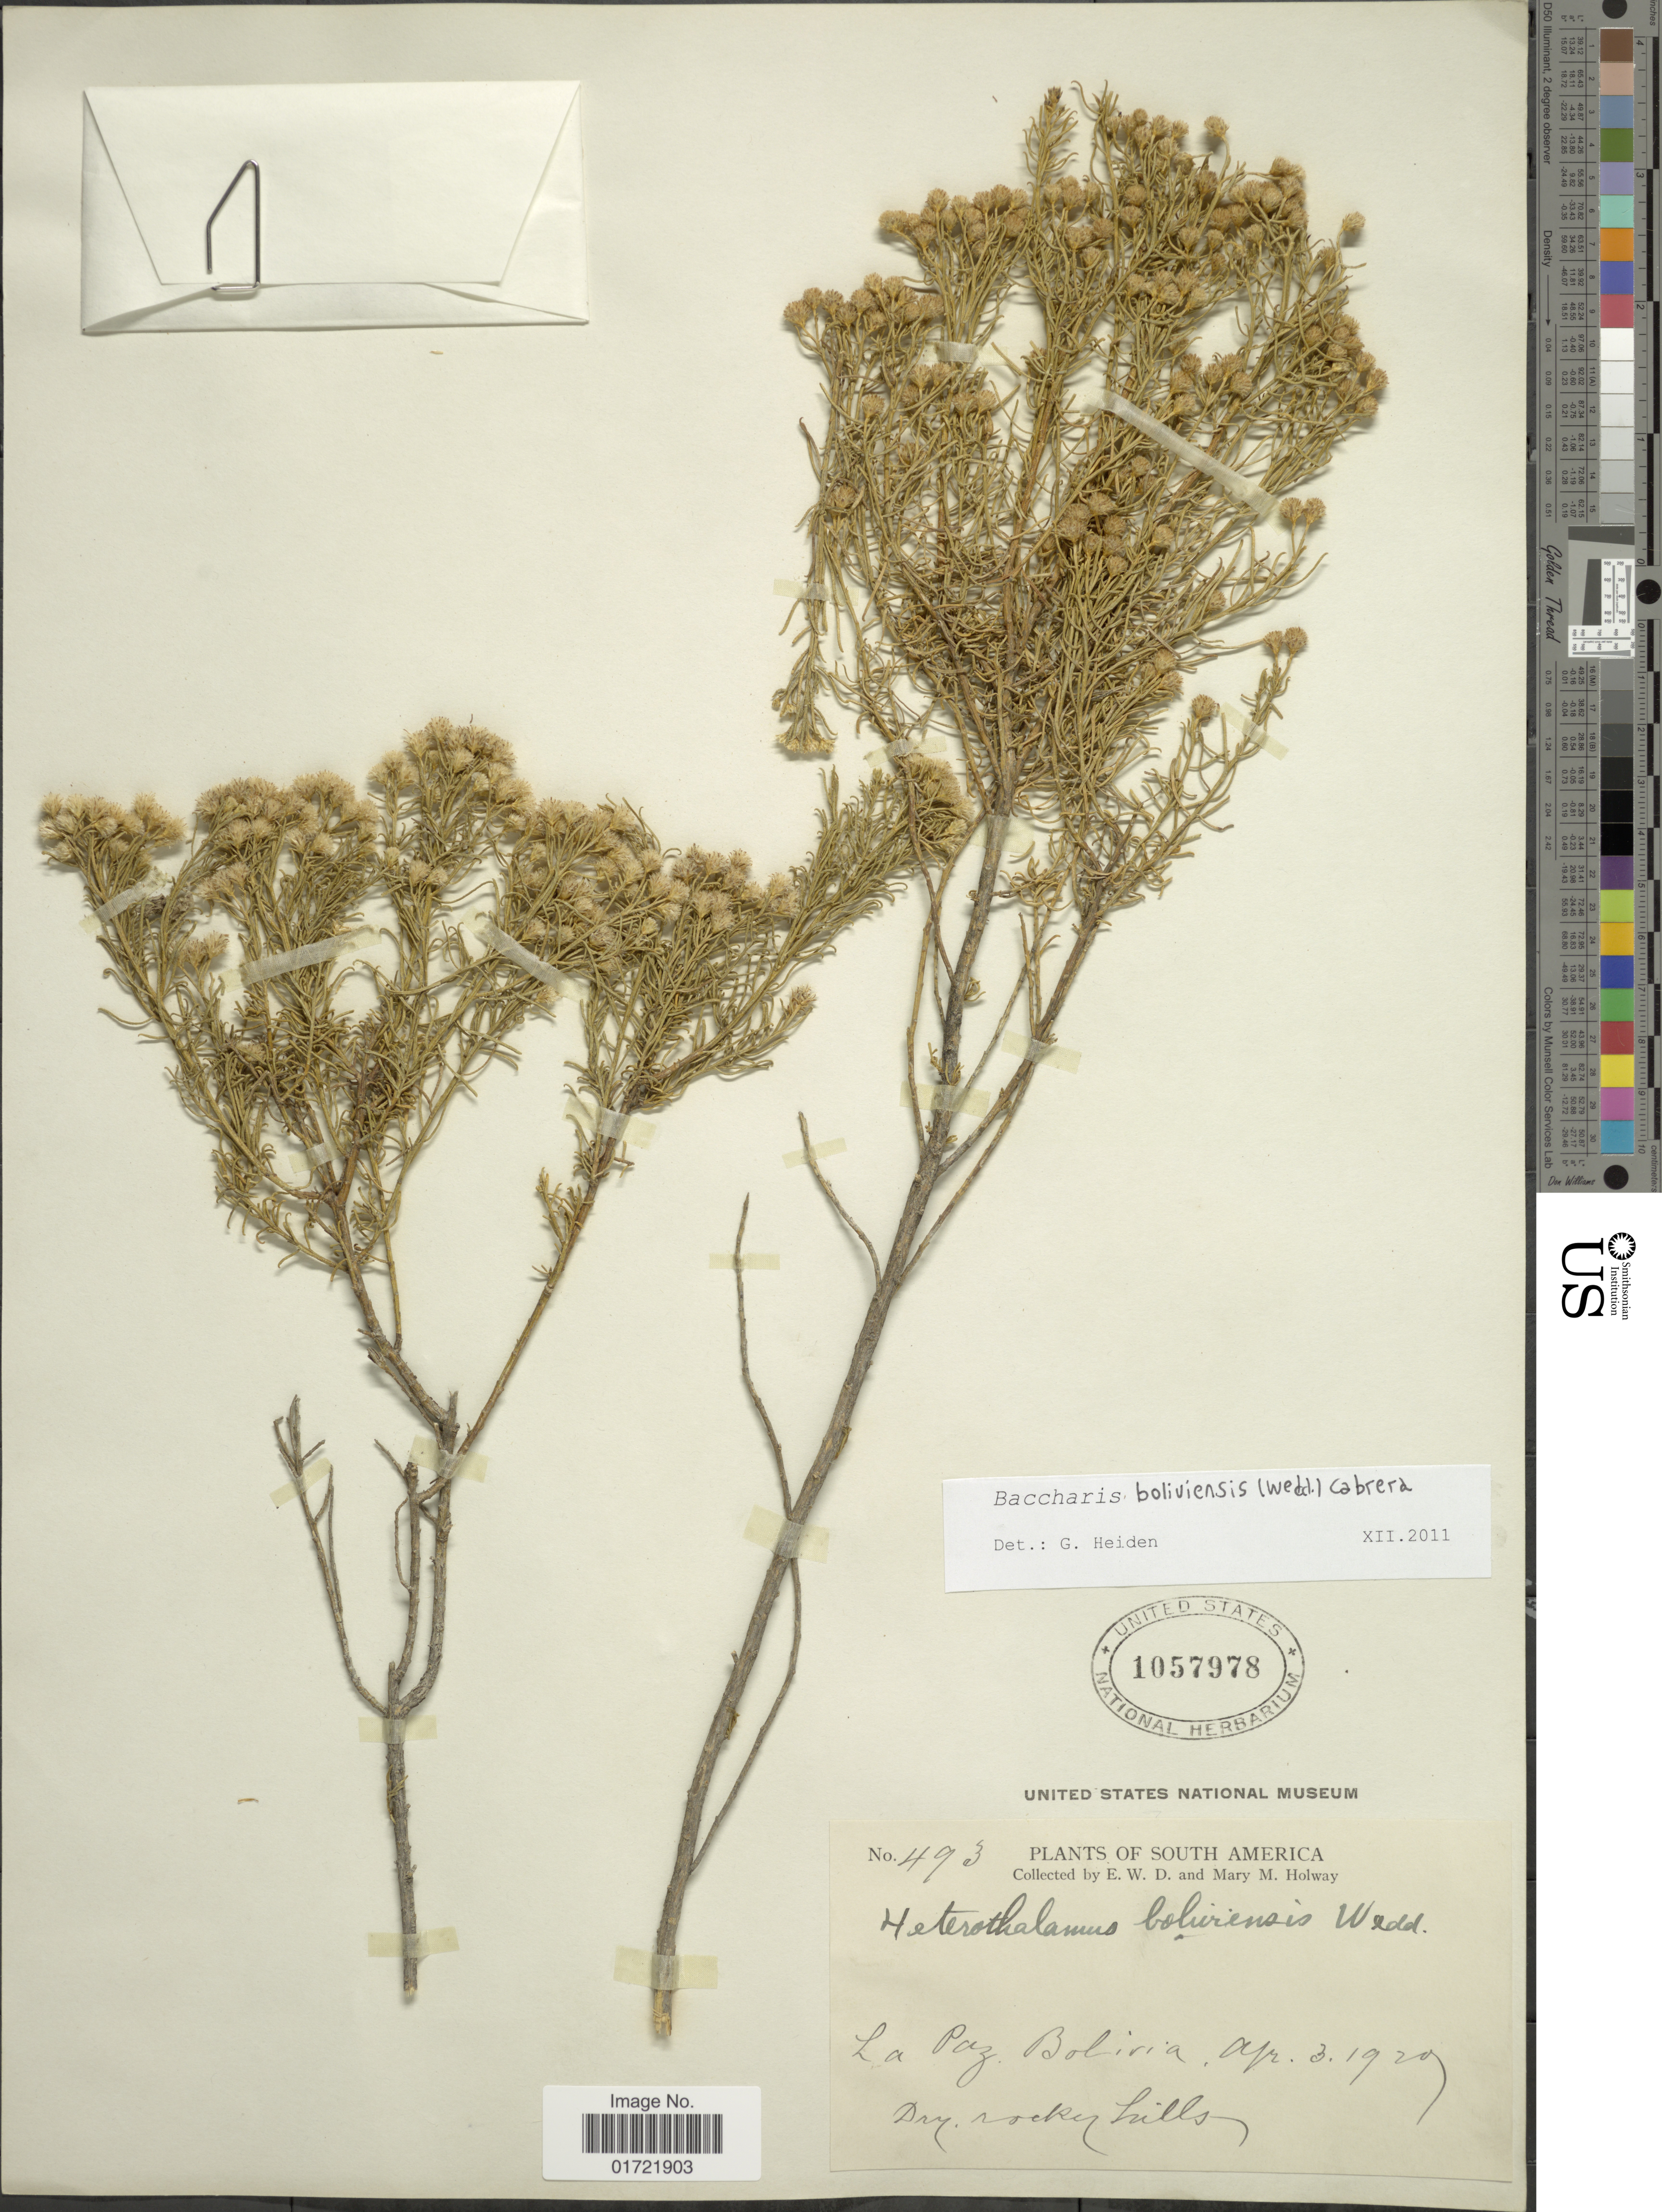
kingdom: Plantae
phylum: Tracheophyta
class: Magnoliopsida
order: Asterales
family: Asteraceae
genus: Baccharis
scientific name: Baccharis bolivensis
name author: (Wedd.) Cabrera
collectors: E. W. D. Holway & M. M. Holway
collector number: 493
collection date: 1929-04-03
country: Bolivia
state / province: La Paz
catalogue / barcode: US 1057978